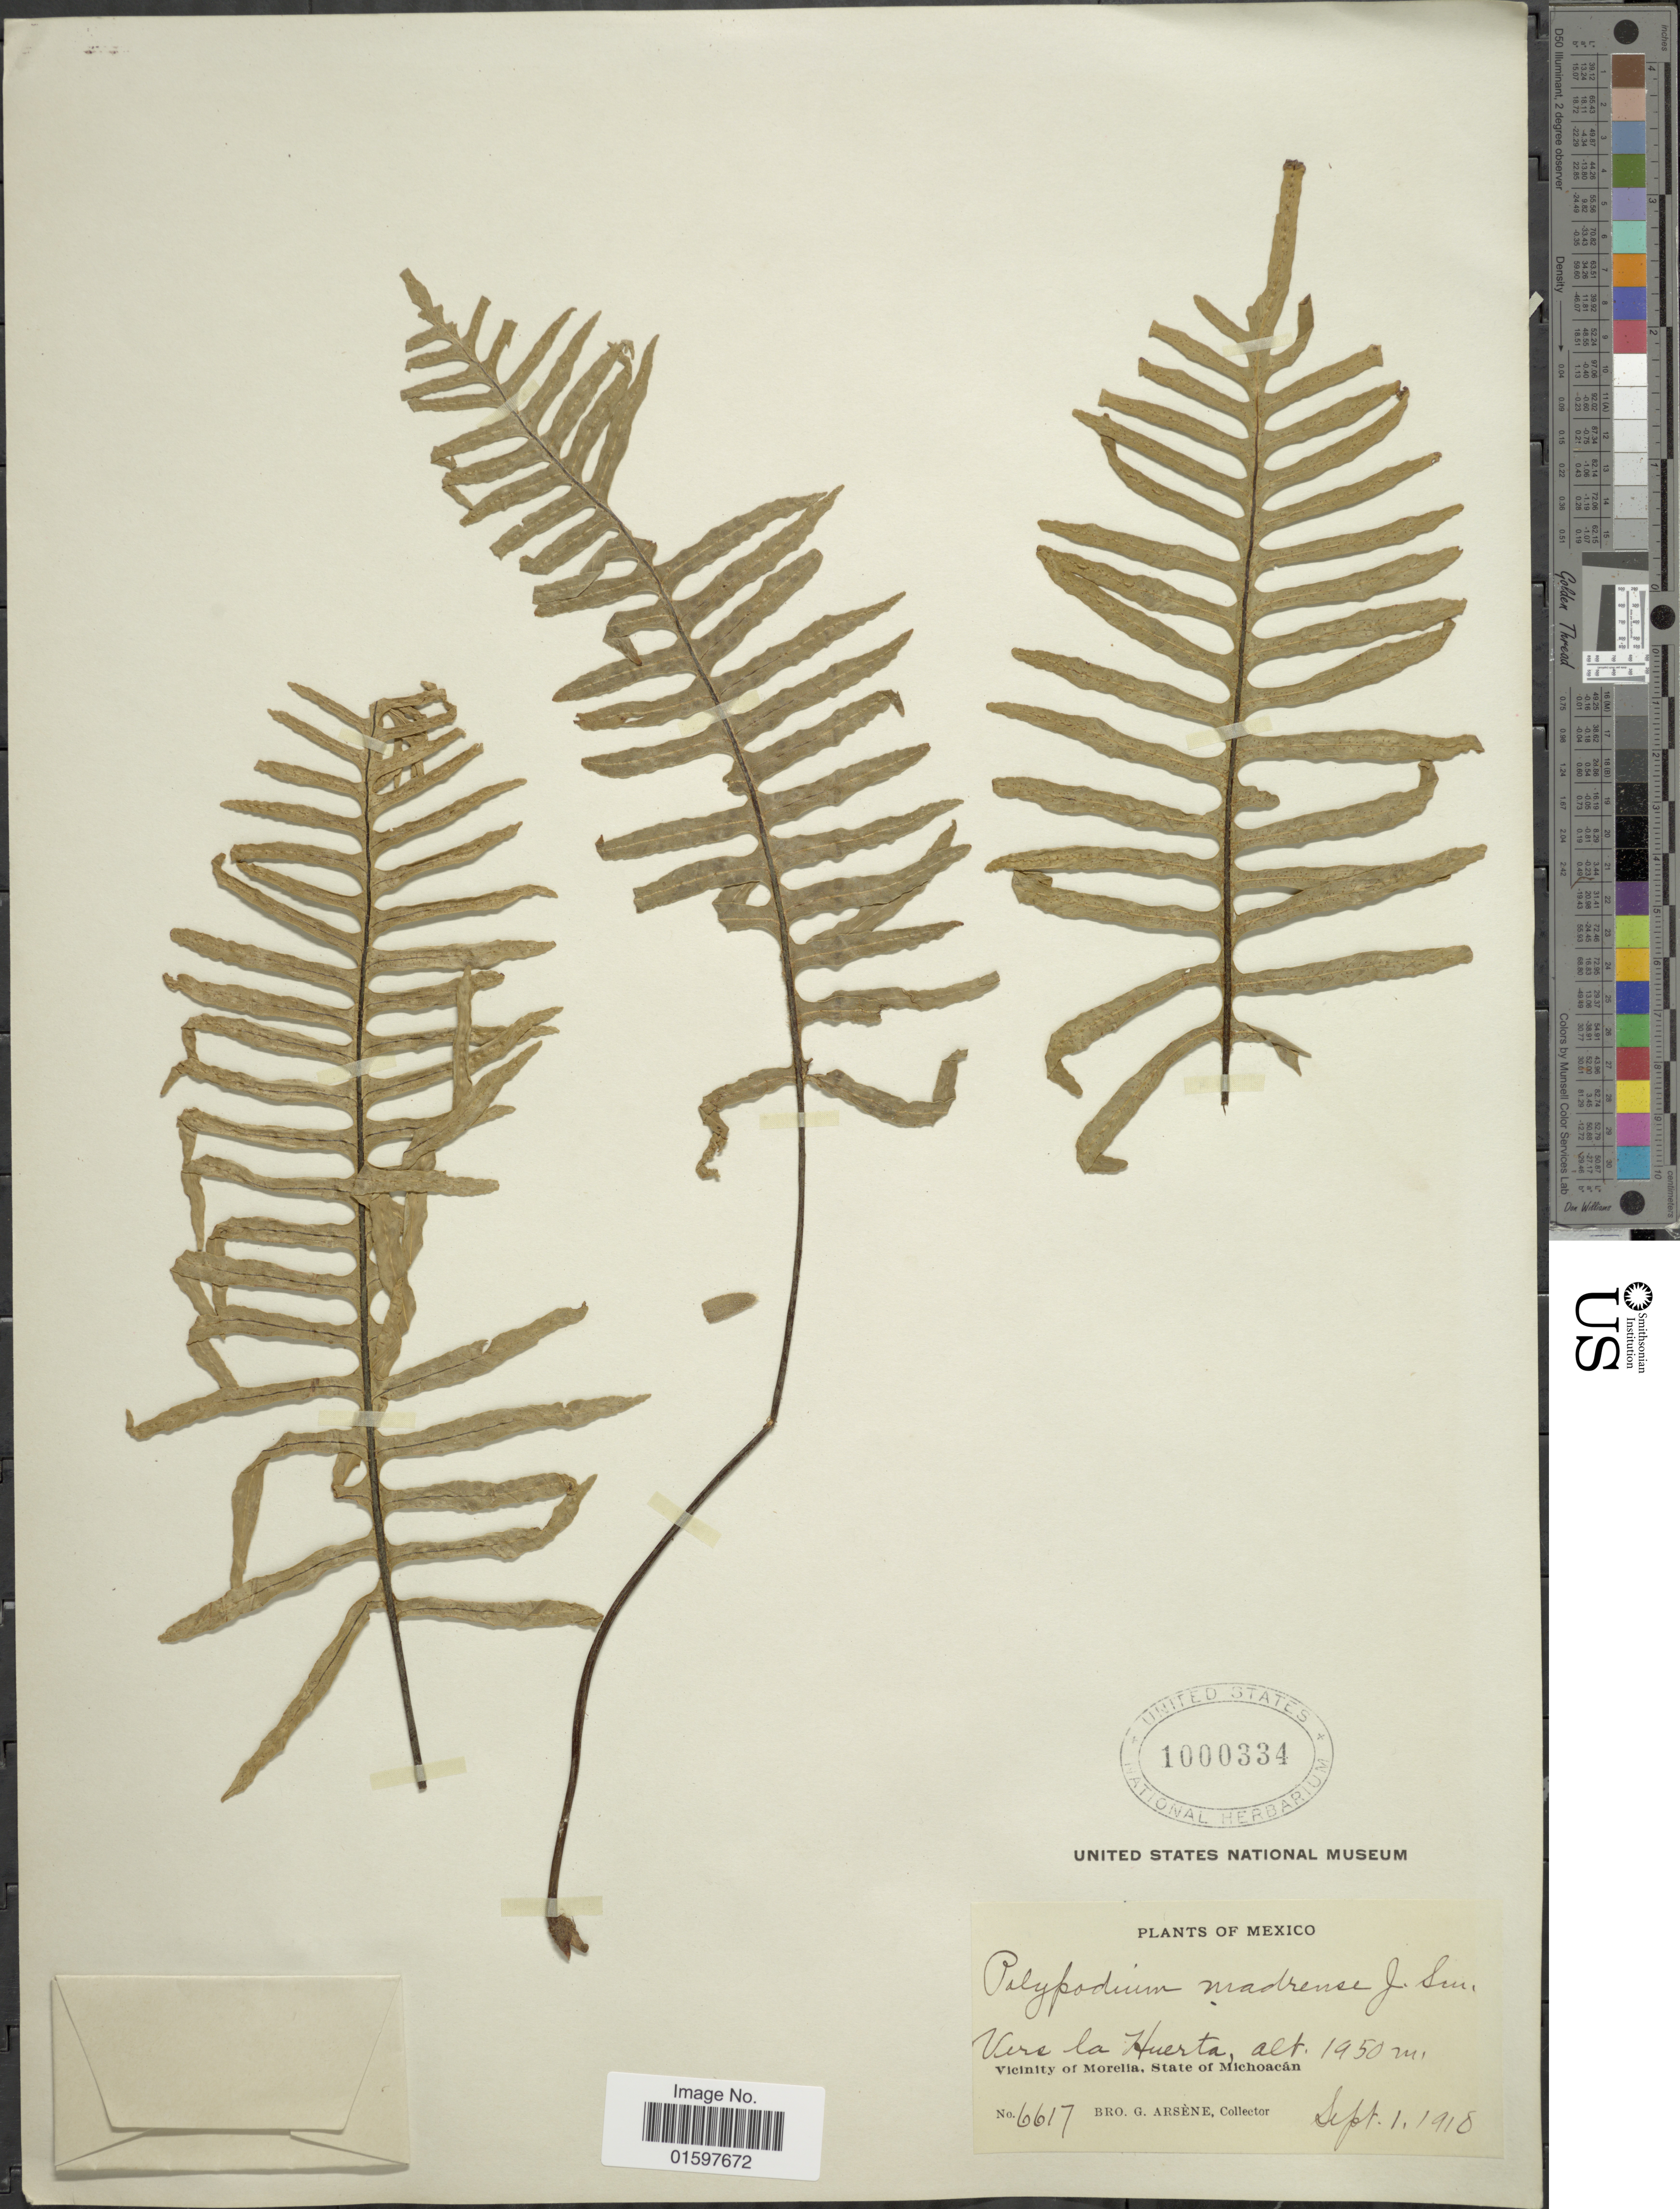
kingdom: Plantae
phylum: Tracheophyta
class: Polypodiopsida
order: Polypodiales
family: Polypodiaceae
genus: Pleopeltis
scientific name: Pleopeltis madrense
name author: (J. Sm.) A.R. Sm. & Tejero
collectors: Bro. G. Arsène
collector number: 6617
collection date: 1918-09-01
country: Mexico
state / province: Michoacán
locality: Vers la Huerta, vicinity of Morelia.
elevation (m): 1950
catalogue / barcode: US 1000334